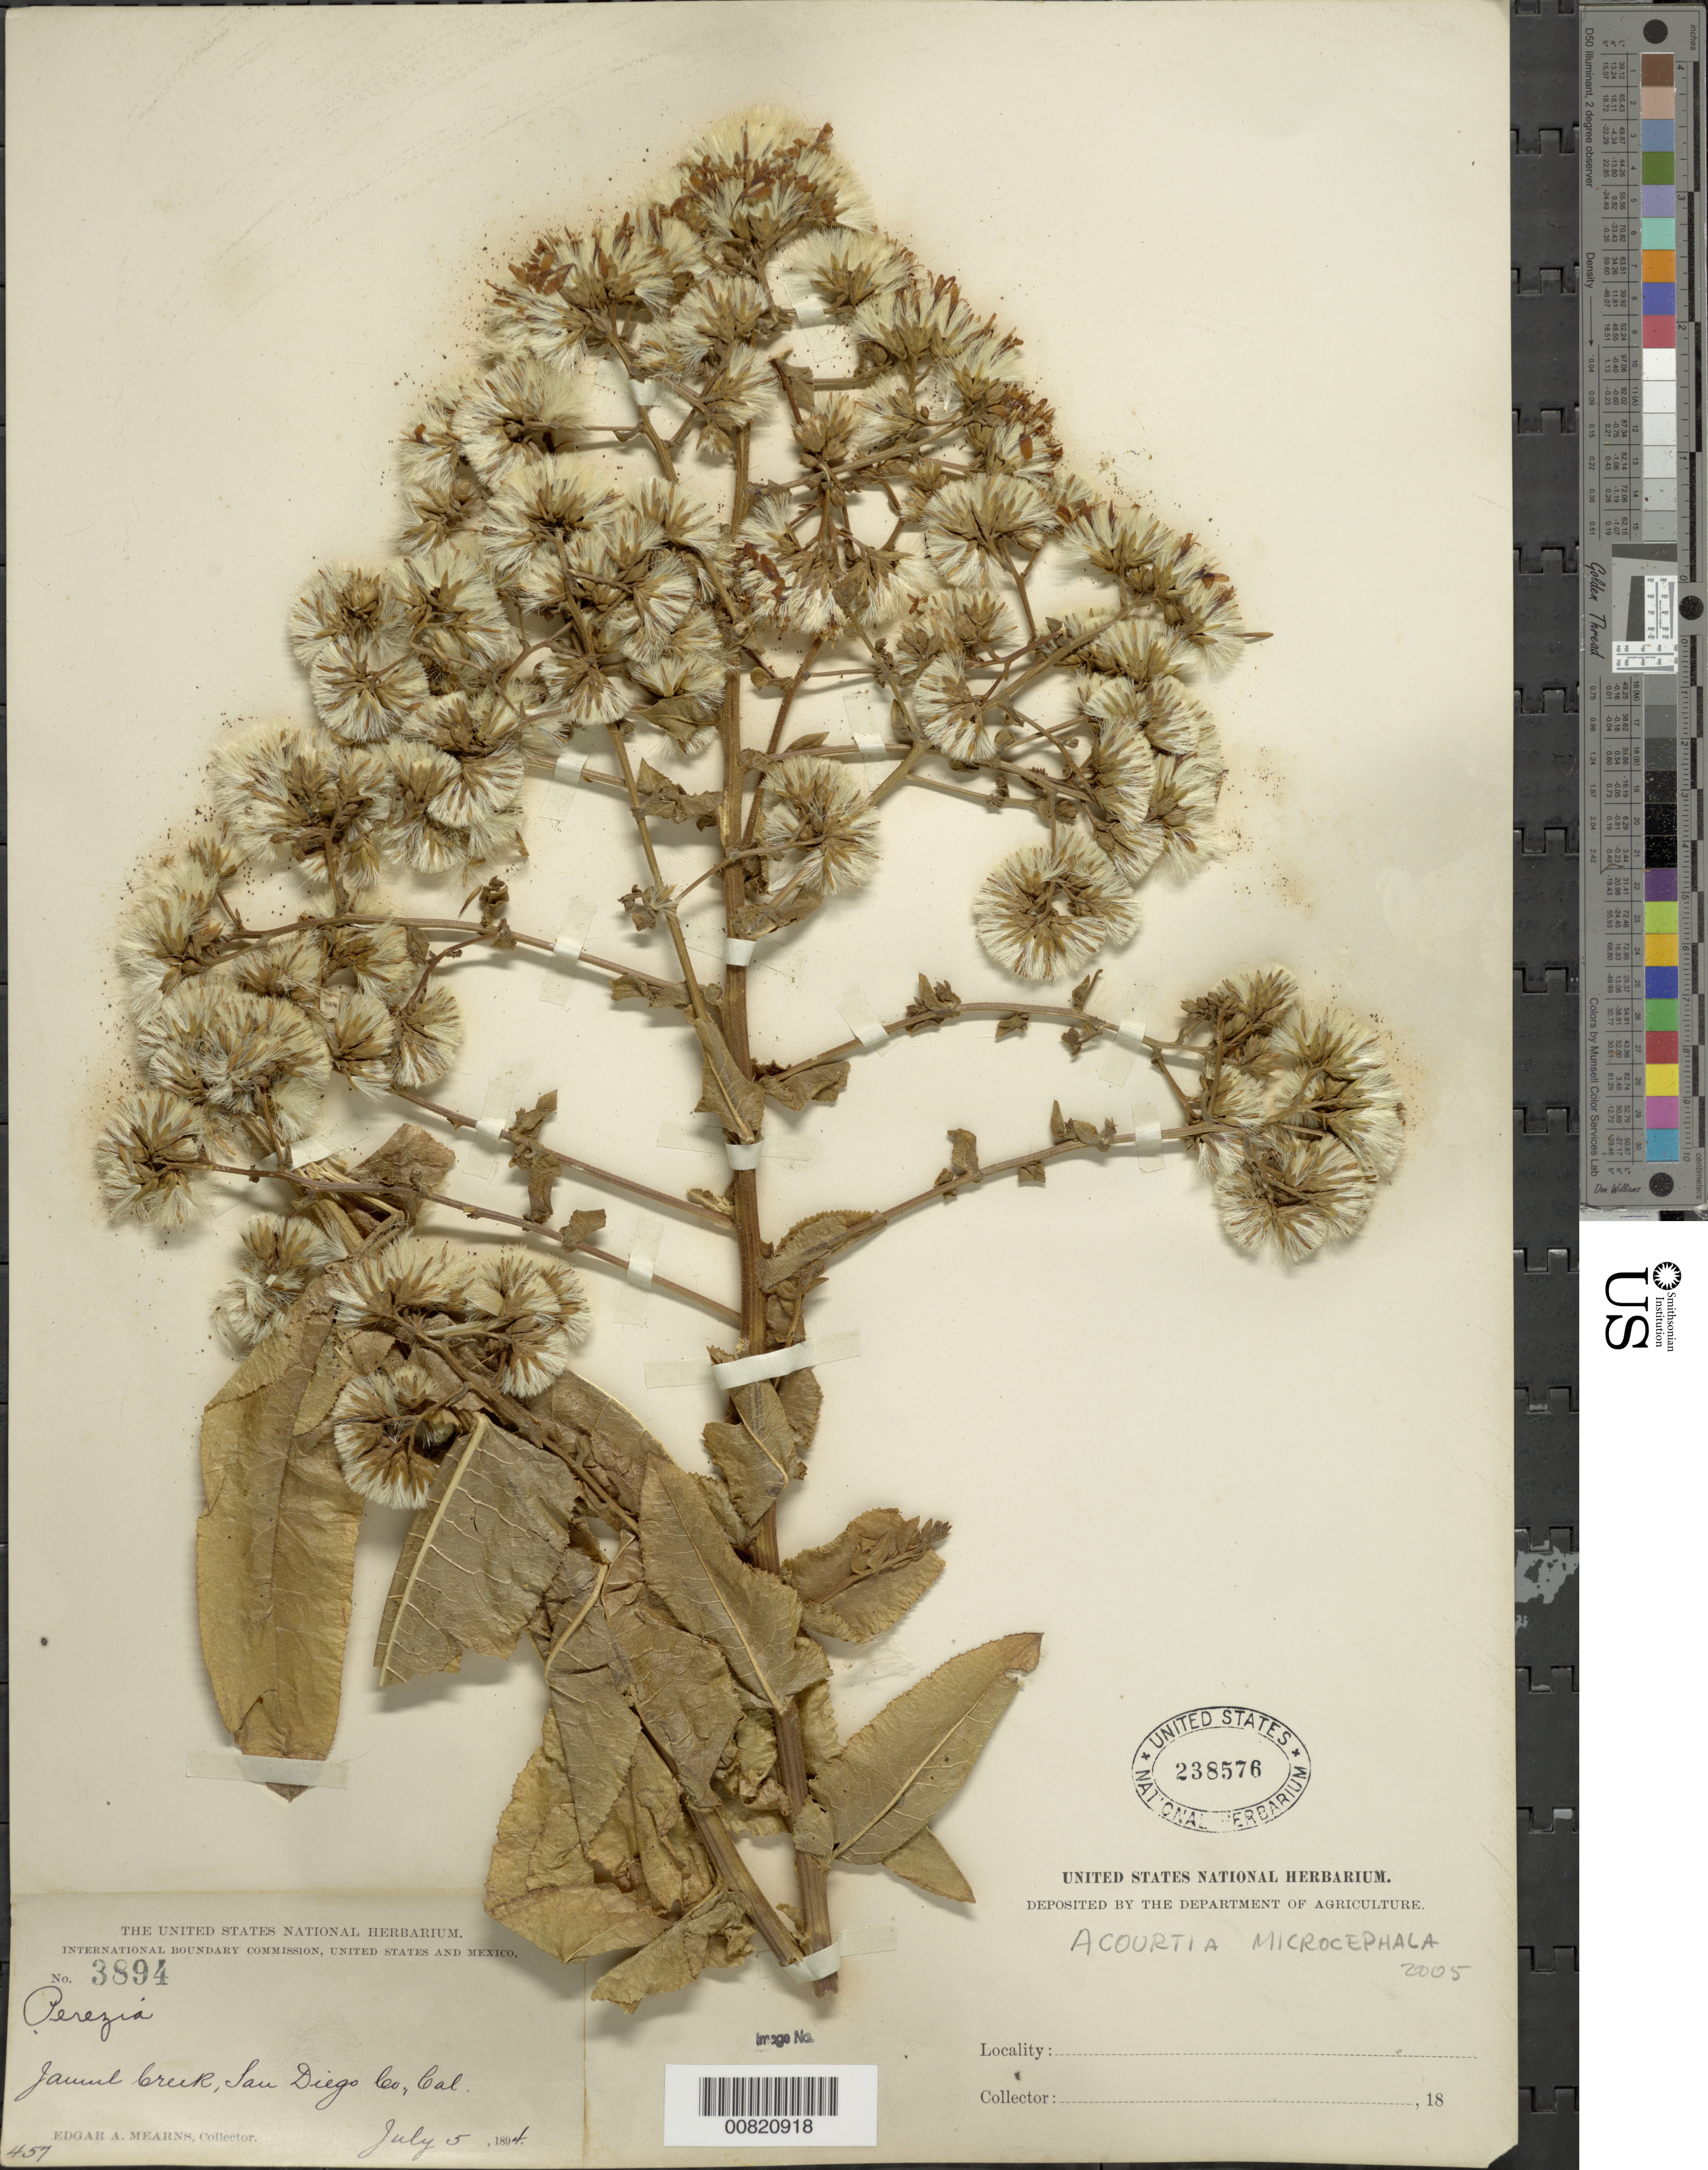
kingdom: Plantae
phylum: Tracheophyta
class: Magnoliopsida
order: Asterales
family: Asteraceae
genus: Acourtia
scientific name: Acourtia microcephala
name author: DC.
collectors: E. A. Mearns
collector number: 457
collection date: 1894-07-05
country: United States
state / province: California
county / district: San Diego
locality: Jamul Creek, San Diego Co., Cal.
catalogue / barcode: US 238576